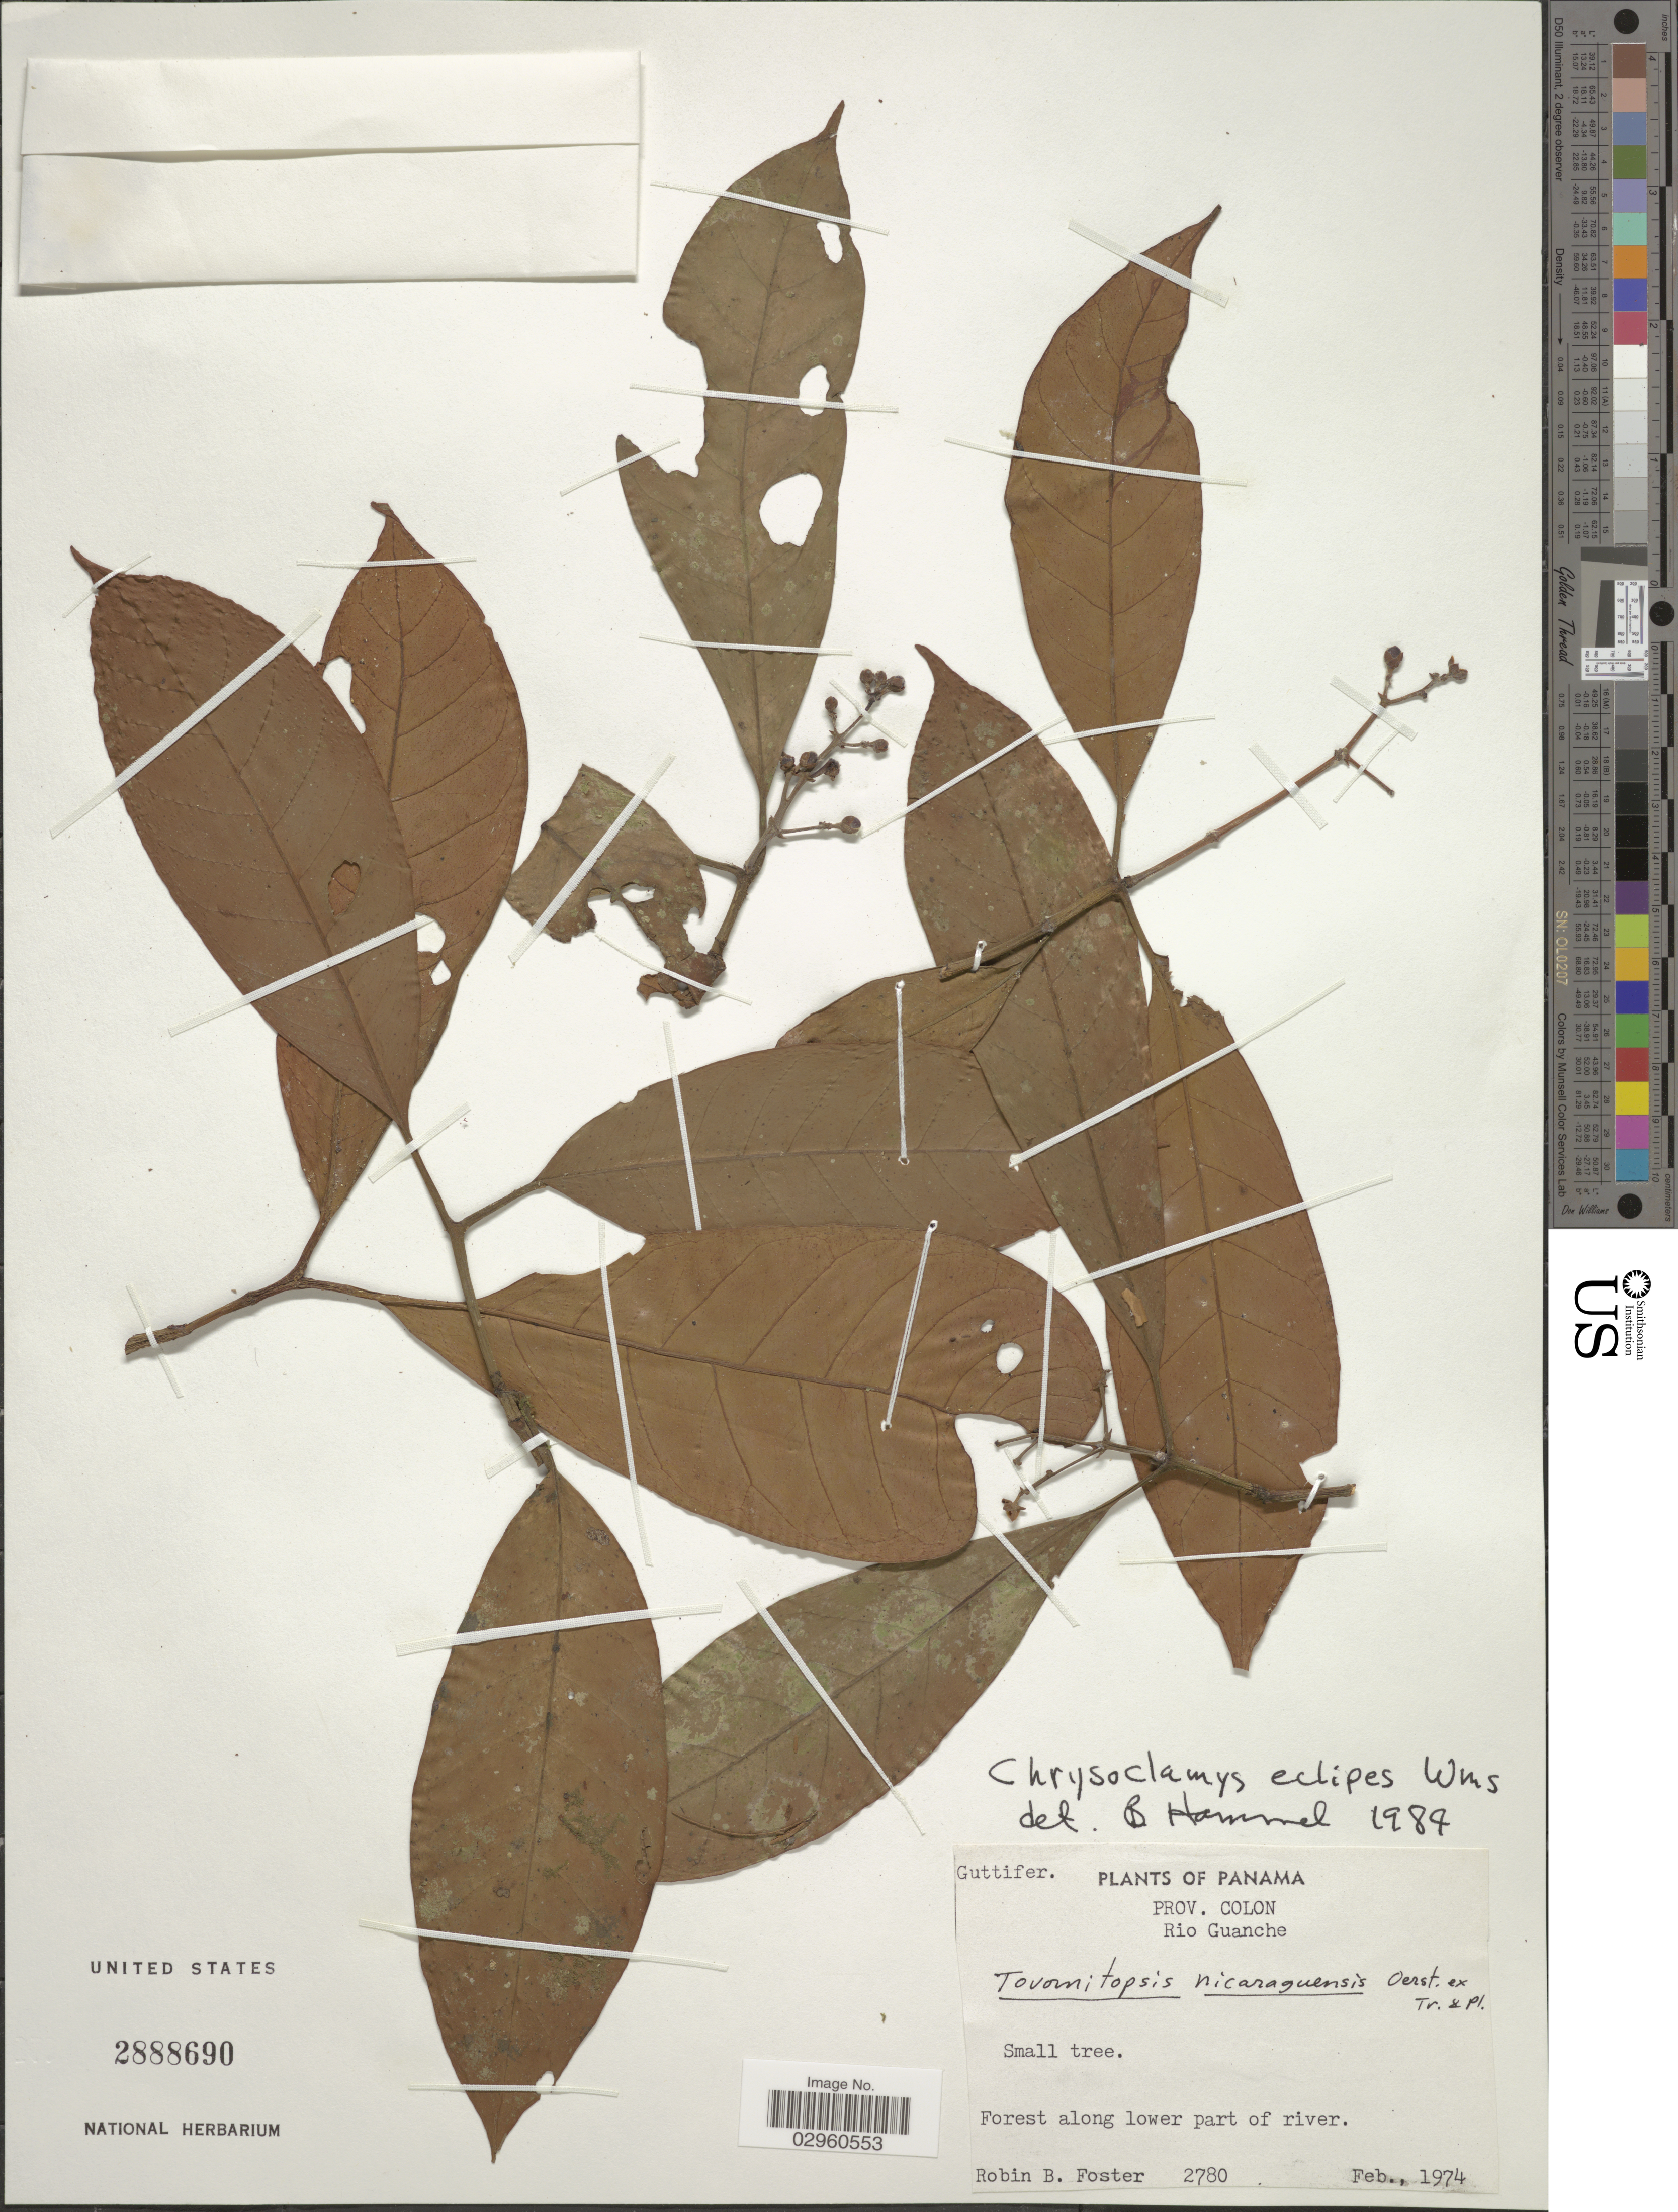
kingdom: Plantae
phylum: Tracheophyta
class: Magnoliopsida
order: Malpighiales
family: Clusiaceae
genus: Chrysochlamys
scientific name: Chrysochlamys eclipes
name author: L.O. Williams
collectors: R. B. Foster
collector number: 2780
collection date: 1974-02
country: Panama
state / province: Colón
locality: Prov. Colon. Rio Guanche. Forest along lower part of river.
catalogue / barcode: US 2888690